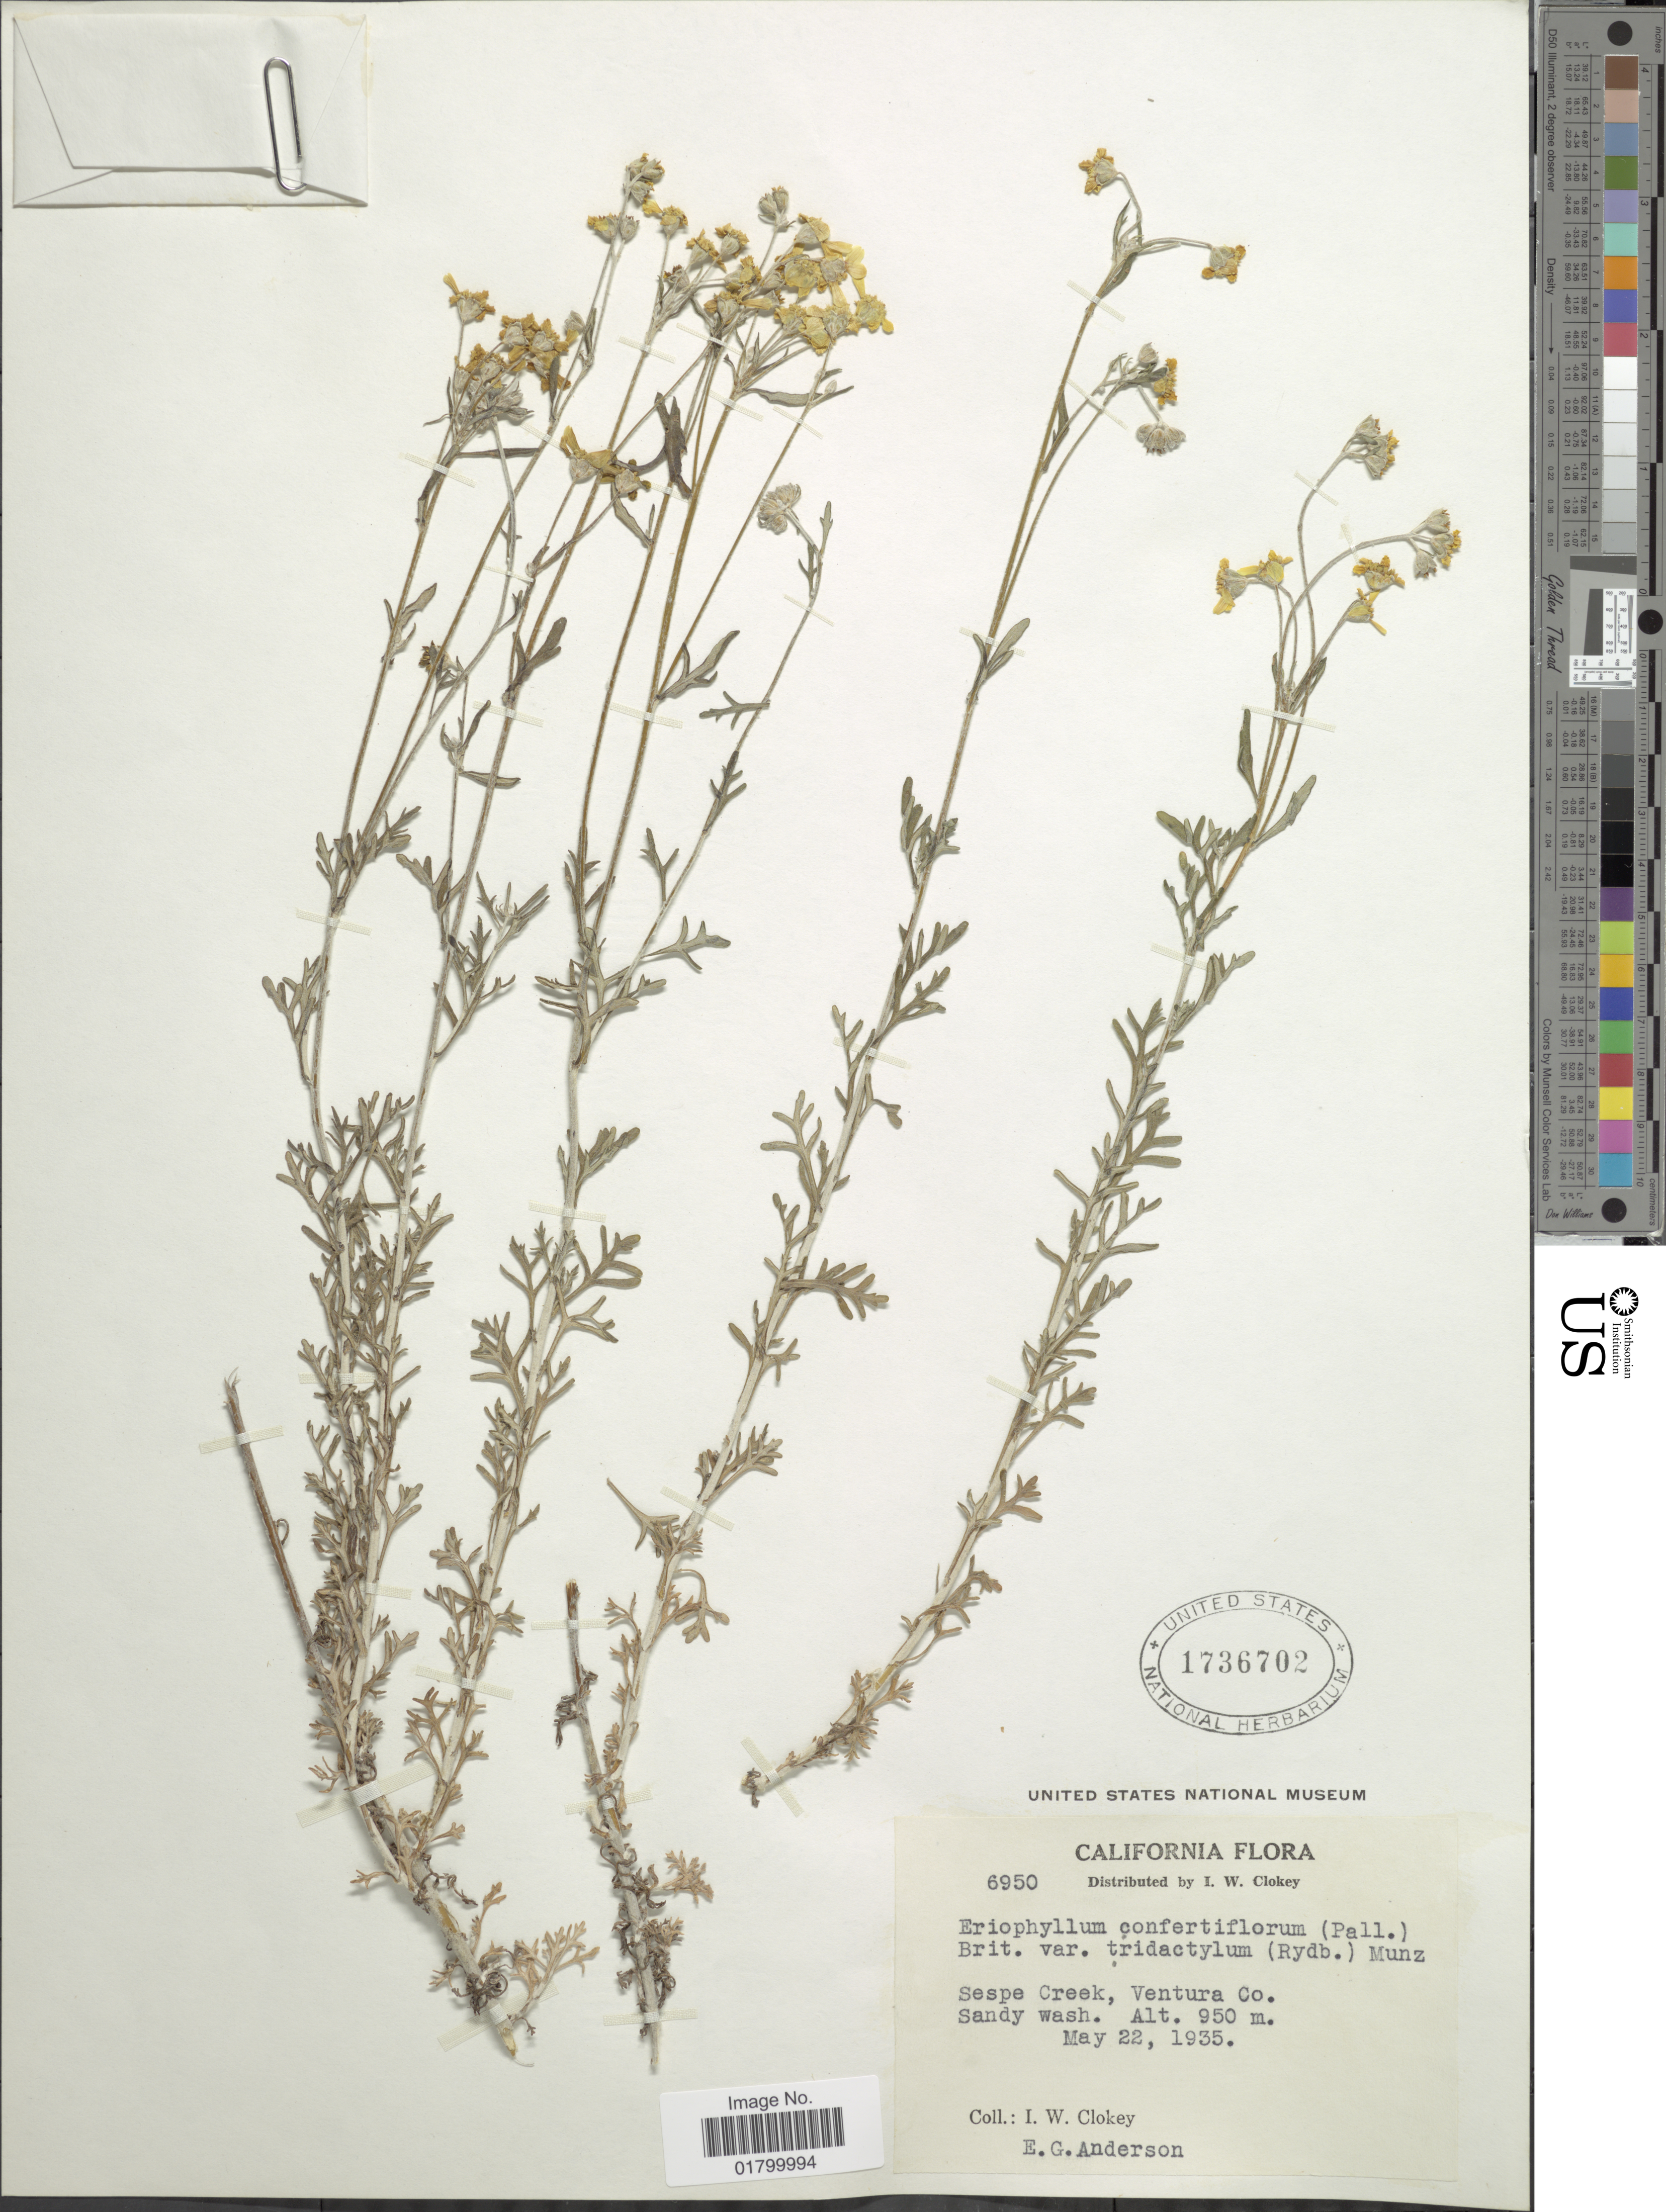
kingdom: Plantae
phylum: Tracheophyta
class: Magnoliopsida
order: Asterales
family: Asteraceae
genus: Eriophyllum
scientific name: Eriophyllum confertiflorum var. tridactylum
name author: (Rydb.) Munz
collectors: I. W. Clokey & E. G. Anderson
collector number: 6950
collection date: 1935-05-22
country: United States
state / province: California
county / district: Ventura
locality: Sespe Creek, Ventura Co.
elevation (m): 950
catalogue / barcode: US 1736702